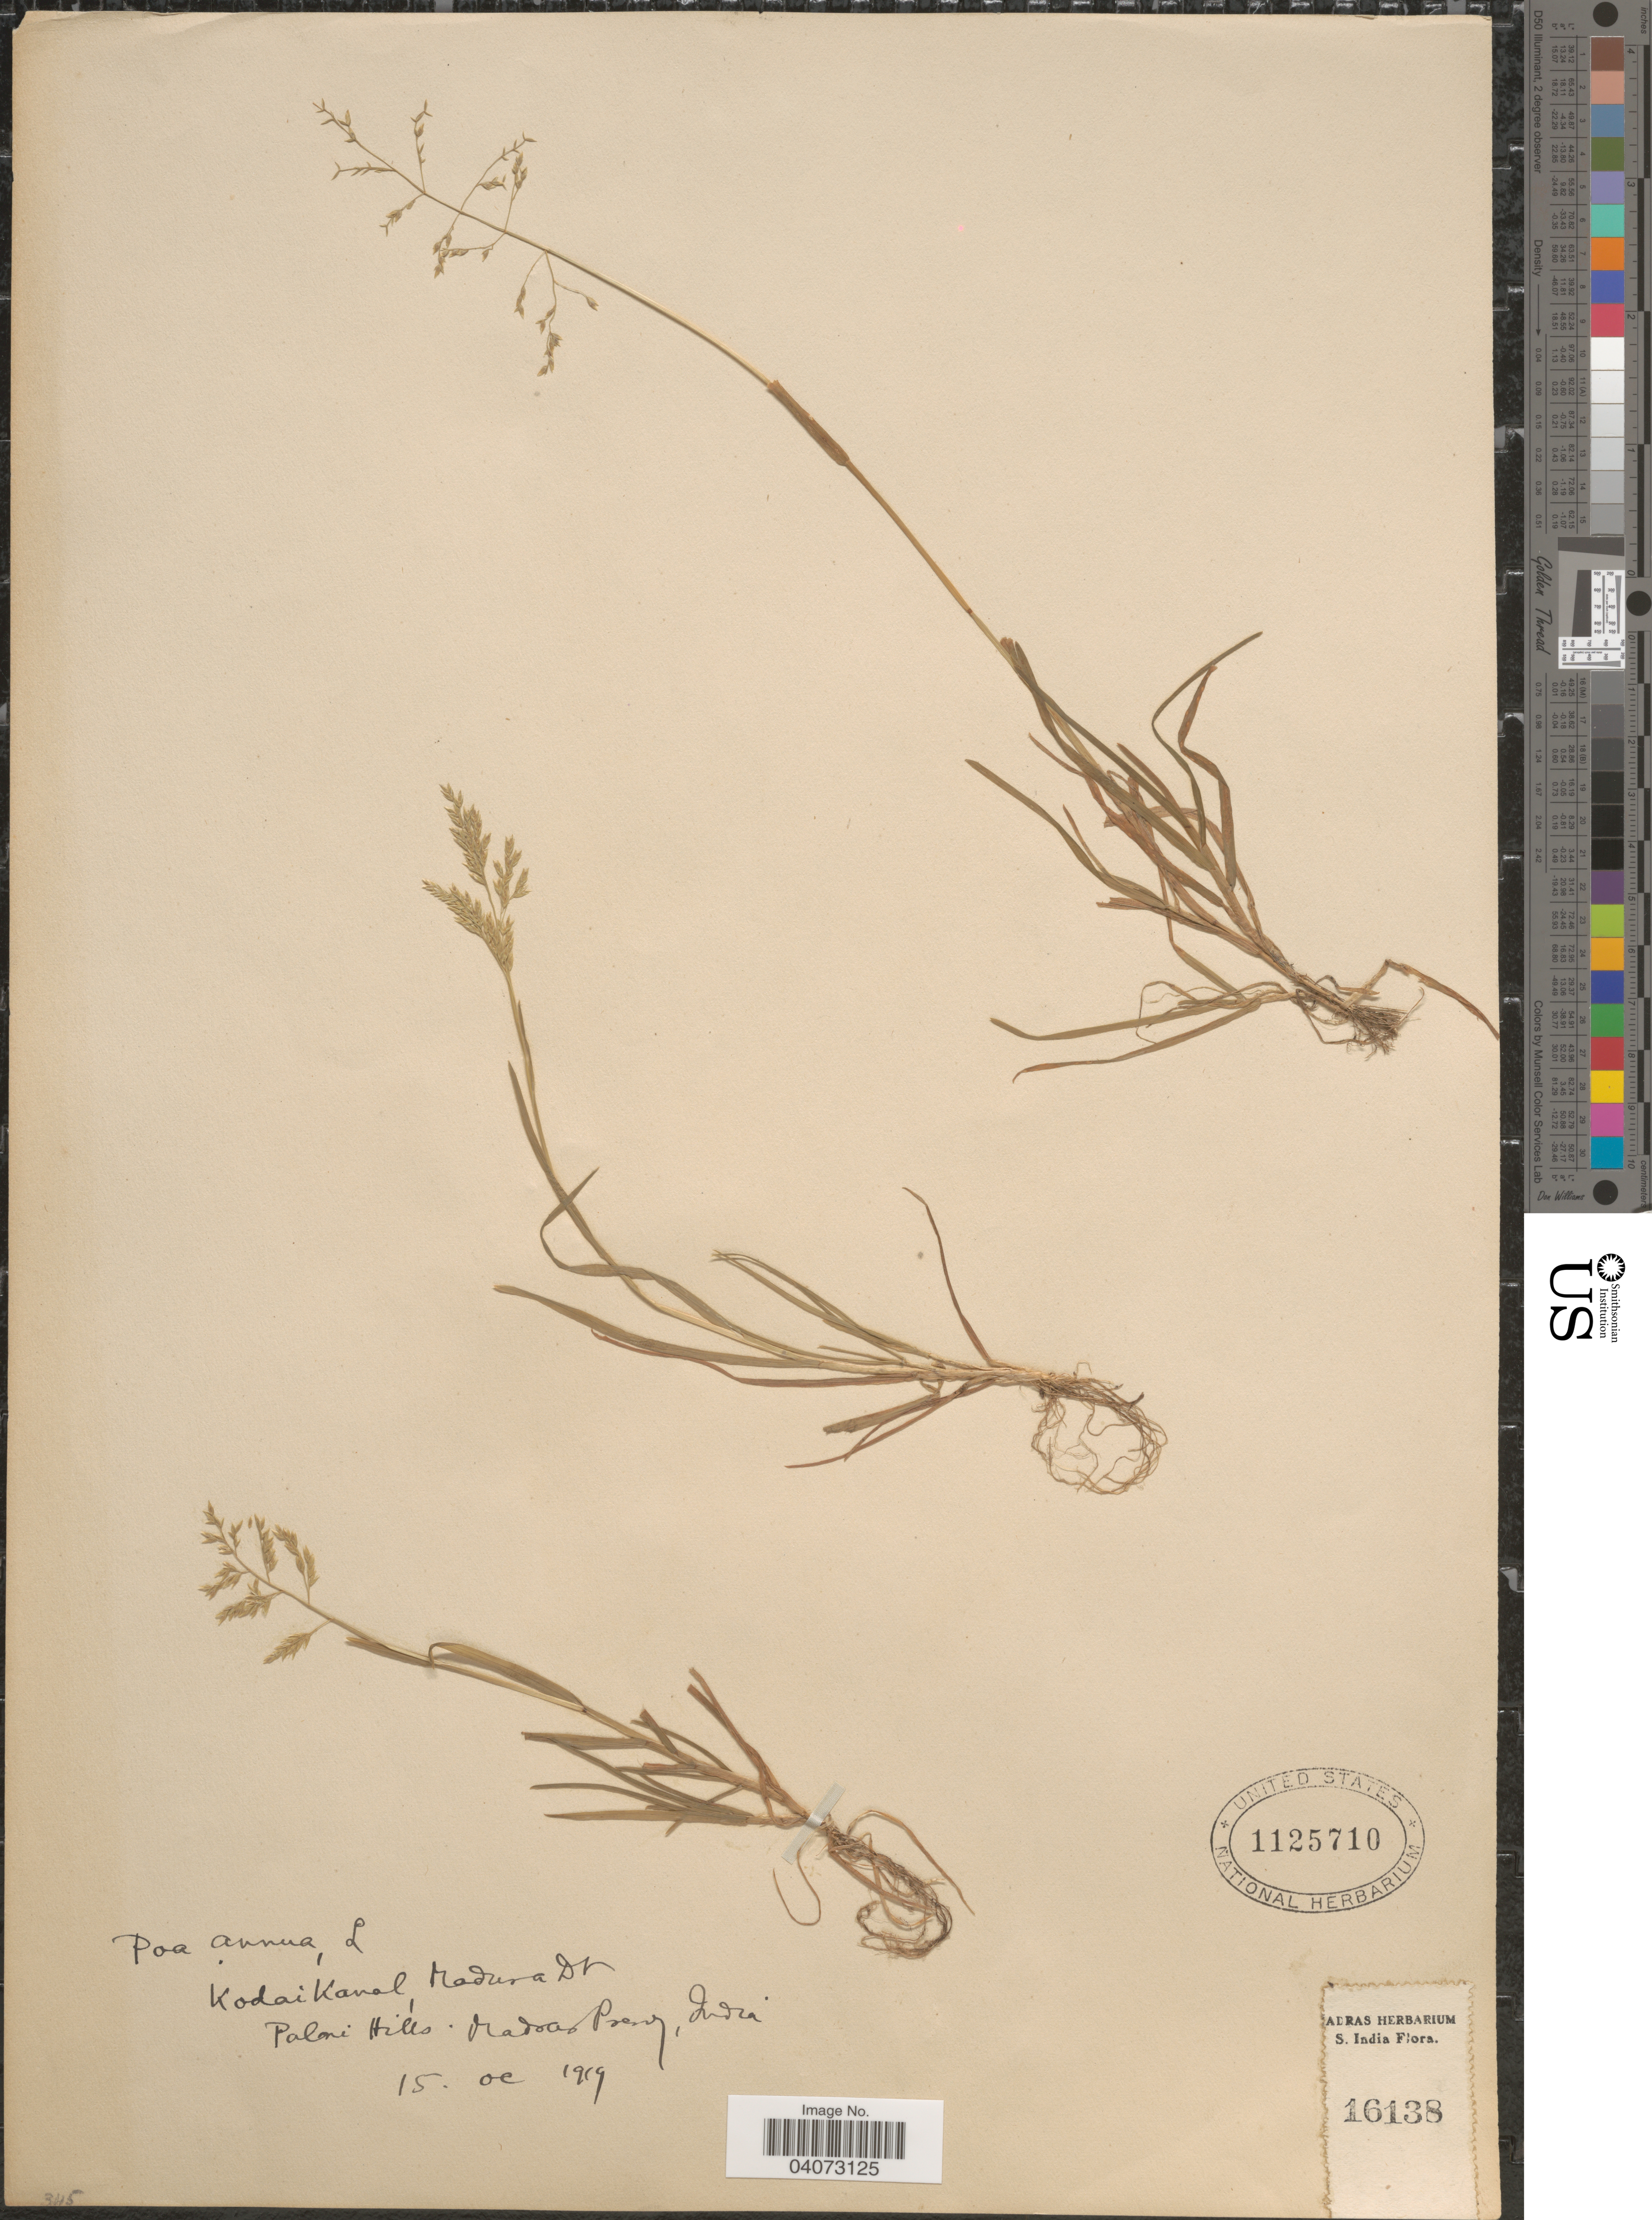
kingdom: Plantae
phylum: Tracheophyta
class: Liliopsida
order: Poales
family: Poaceae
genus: Poa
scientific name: Poa annua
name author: L.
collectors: Ex herb. Adras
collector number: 16138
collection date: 1919-10-15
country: India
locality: Kodai Kanal, Madura Dt. Paloni Hills. Madras Presdy. S. India.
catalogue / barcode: US 1125710